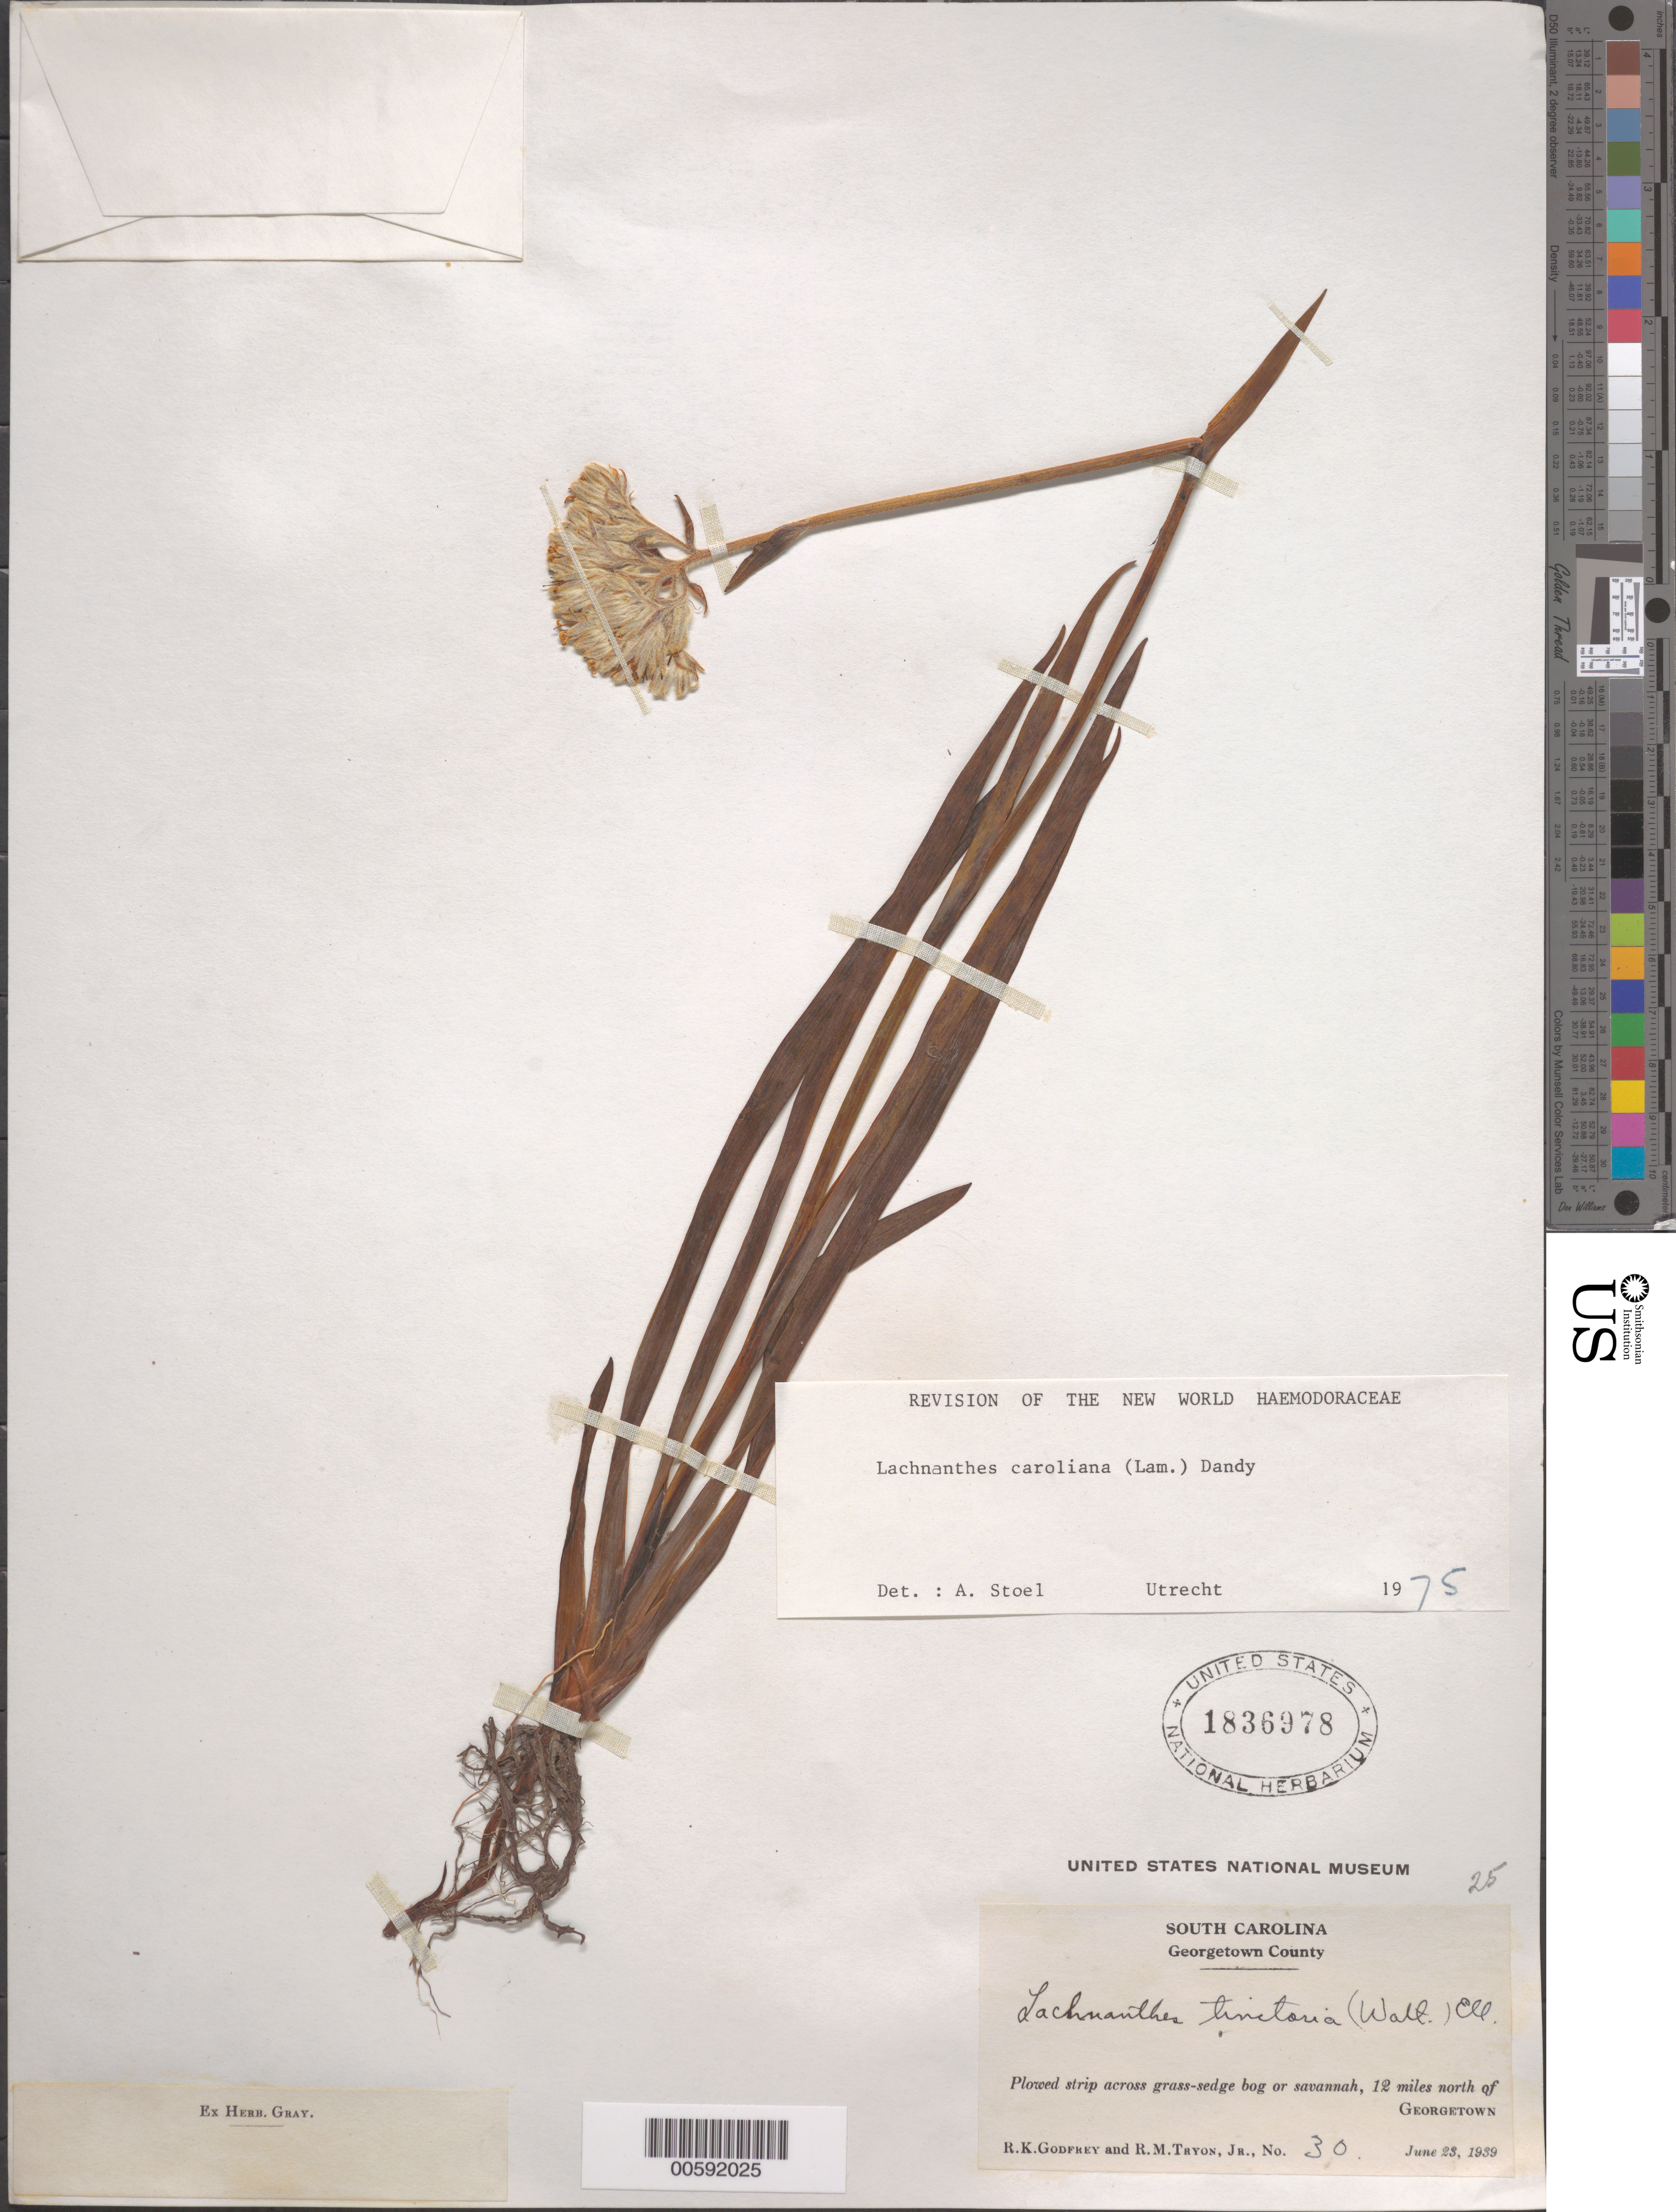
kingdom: Plantae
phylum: Tracheophyta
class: Liliopsida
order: Commelinales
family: Haemodoraceae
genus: Lachnanthes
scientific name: Lachnanthes caroliniana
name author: (Lam.) Dandy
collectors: R. K. Godfrey & R. M. Tryon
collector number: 30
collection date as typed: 23 Jun 1939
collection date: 1939-06-23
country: United States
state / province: South Carolina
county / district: Georgetown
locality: N of Georgetown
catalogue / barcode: US 1836978